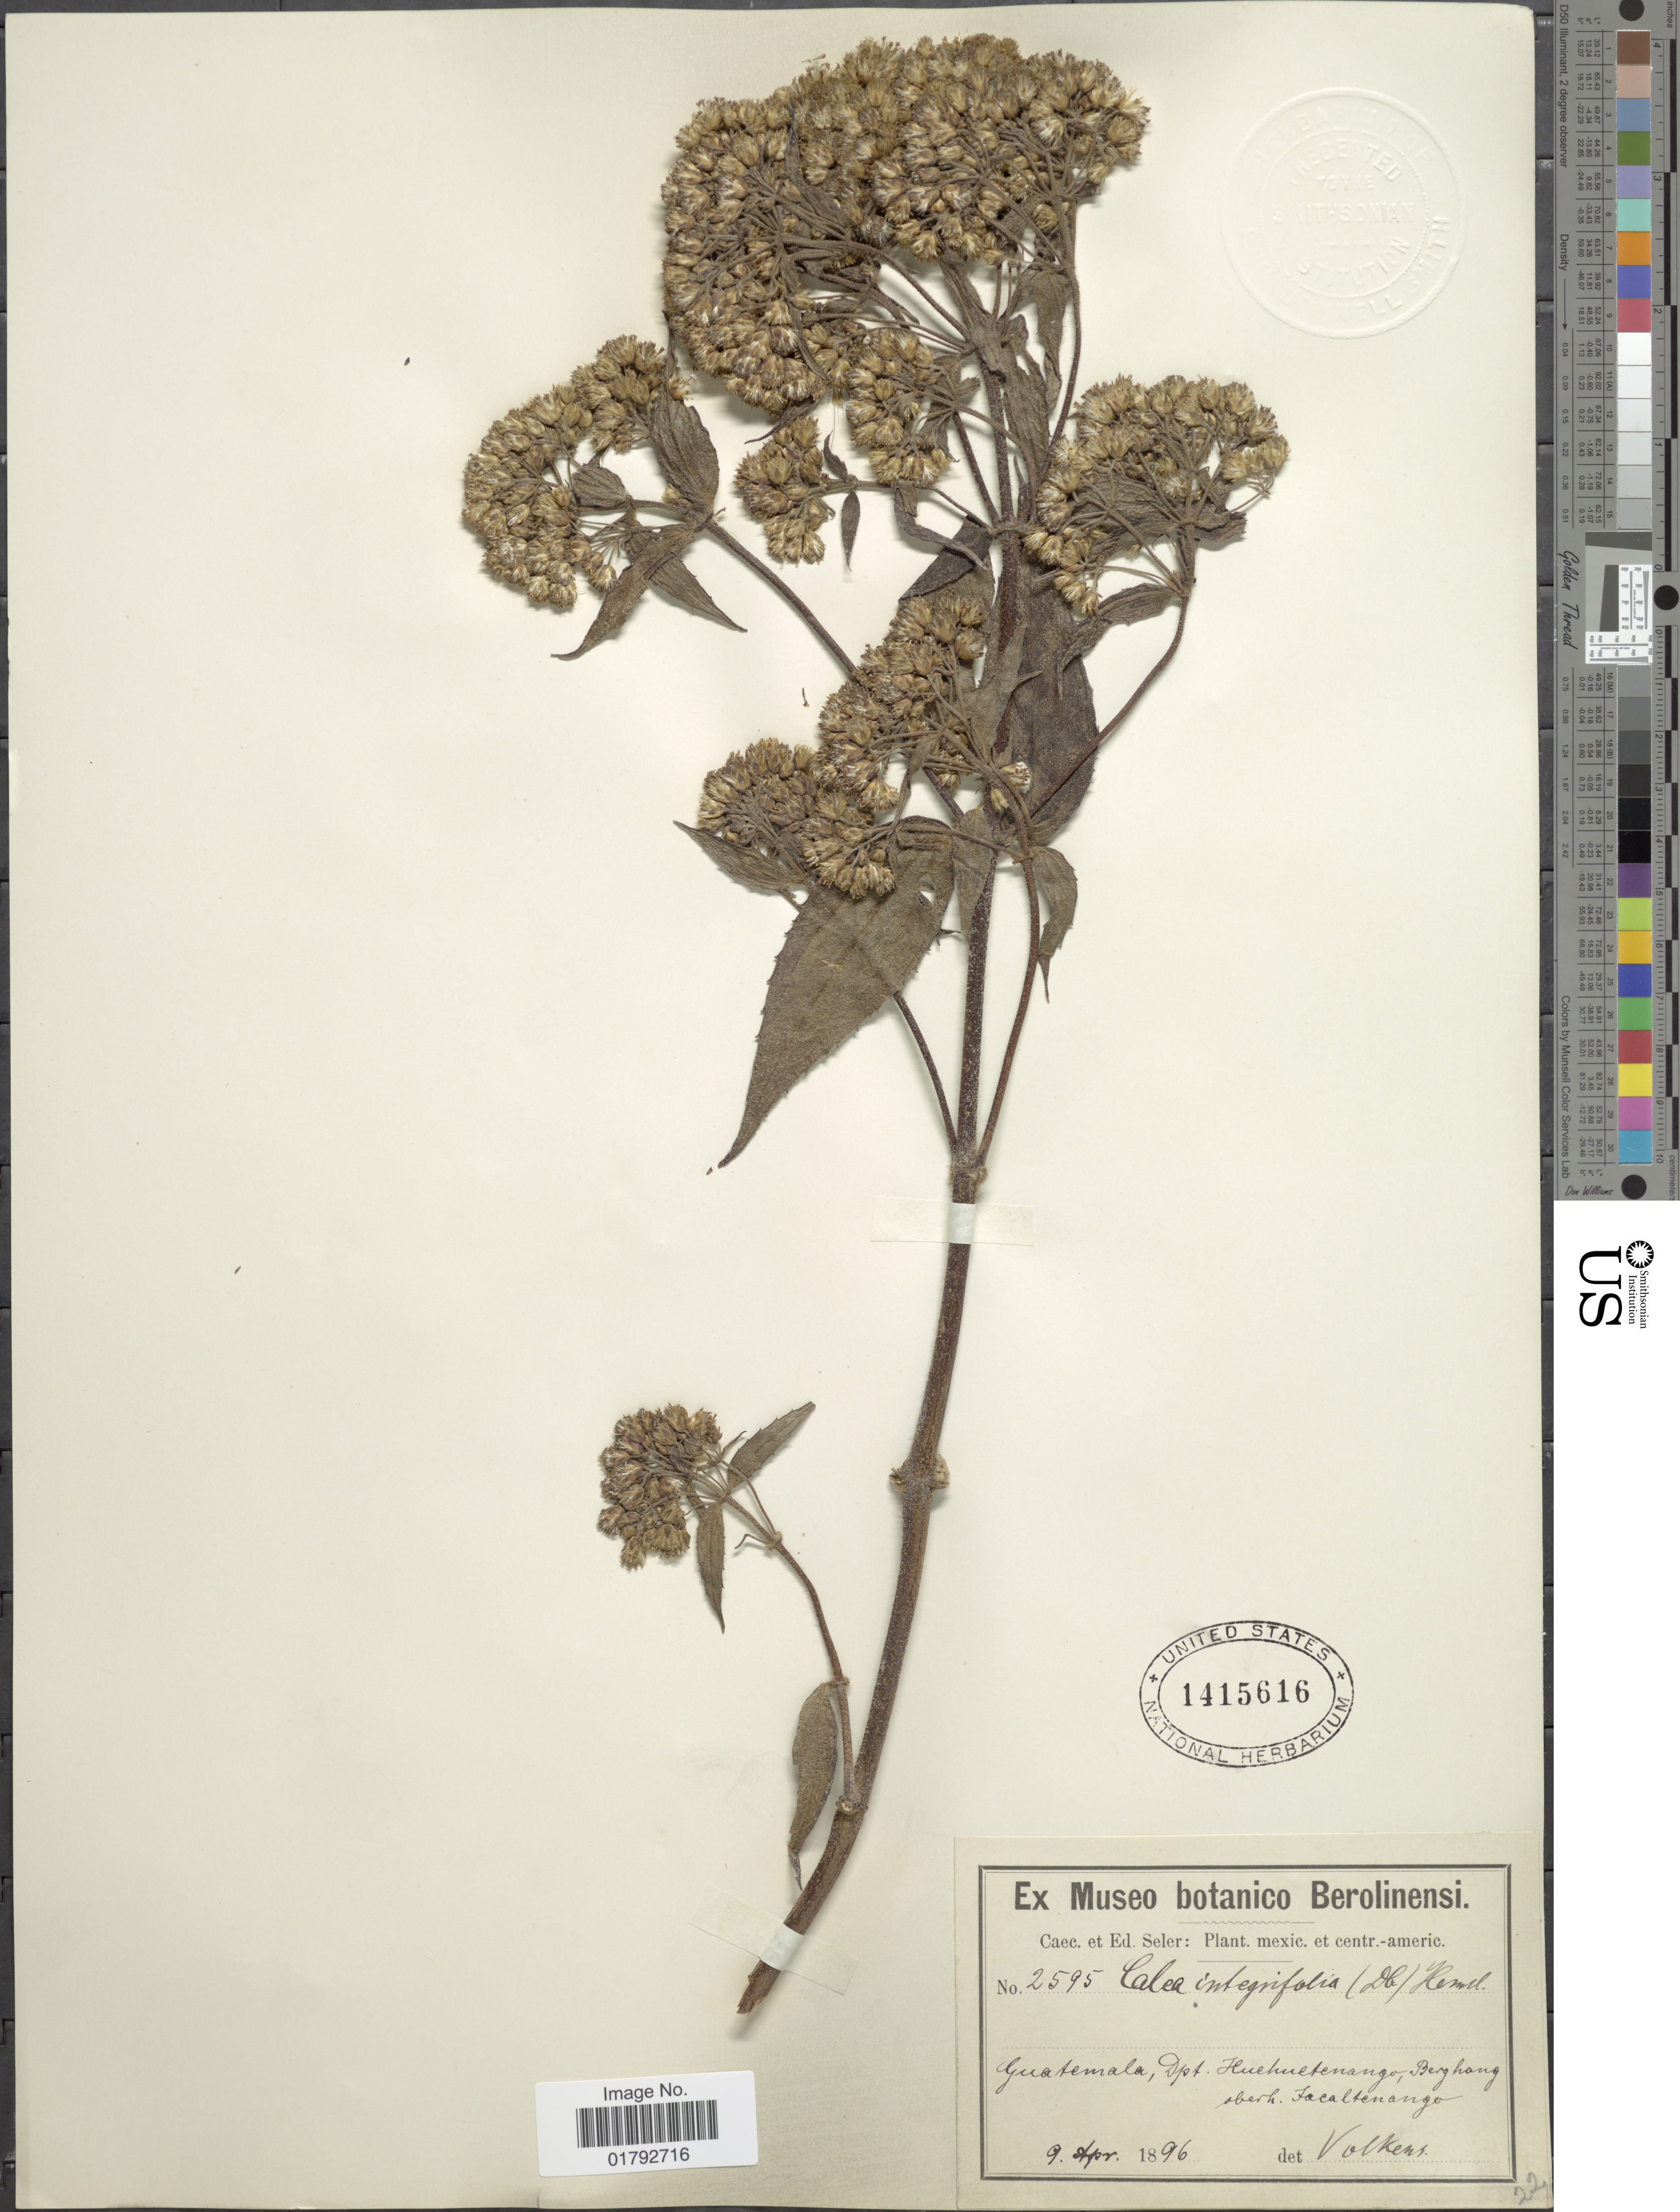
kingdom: Plantae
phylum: Tracheophyta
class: Magnoliopsida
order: Asterales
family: Asteraceae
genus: Alloispermum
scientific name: Alloispermum integrifolium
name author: (DC.) H. Rob.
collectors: ex Caec. et Ed Seler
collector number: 2595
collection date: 1896-04-09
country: Guatemala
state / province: Huehuetenango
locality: Guatemala, Dept. Huehuetenango, Berghangoberh. Facaltenango.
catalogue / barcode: US 1415616